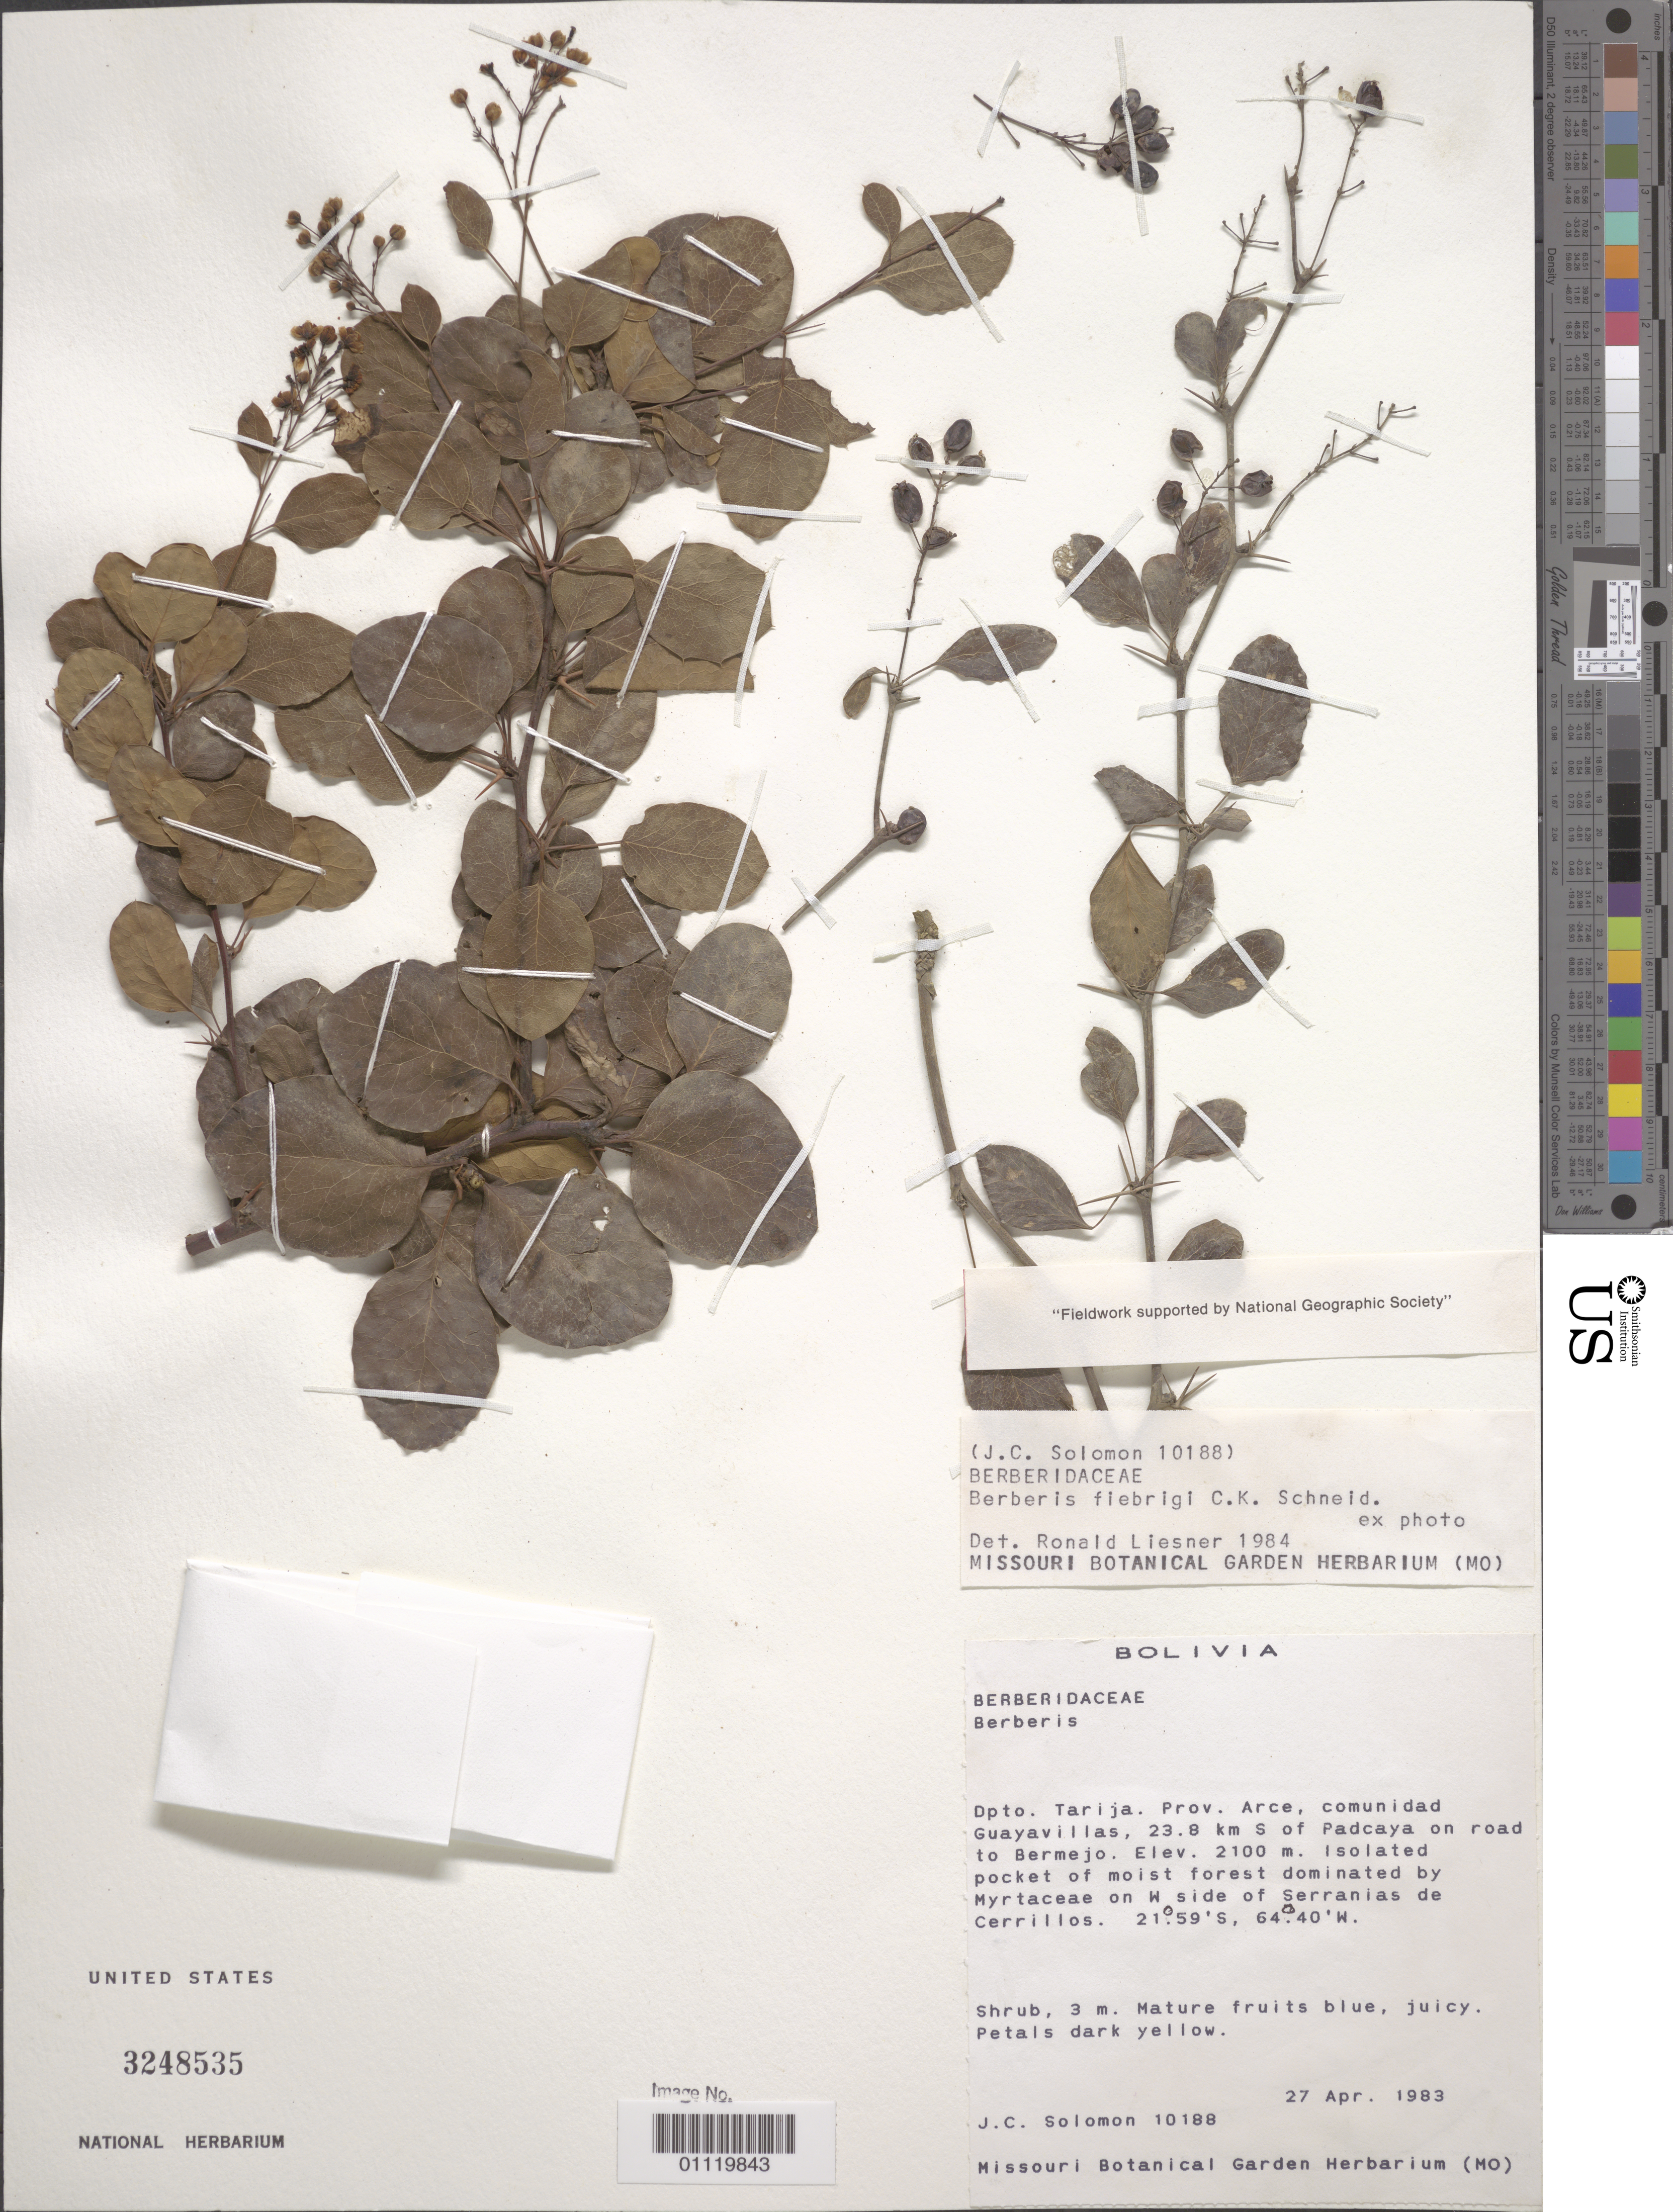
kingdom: Plantae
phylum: Tracheophyta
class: Magnoliopsida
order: Ranunculales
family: Berberidaceae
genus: Berberis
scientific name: Berberis fiebrigi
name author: C.K. Schneid.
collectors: J. C. Solomon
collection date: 1983-04-27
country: Bolivia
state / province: Tarija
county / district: Arce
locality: Comunidad Guayavillas, 23.8 km south of Padcaya on Road to Bermejo.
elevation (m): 2100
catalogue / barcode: US 3248535